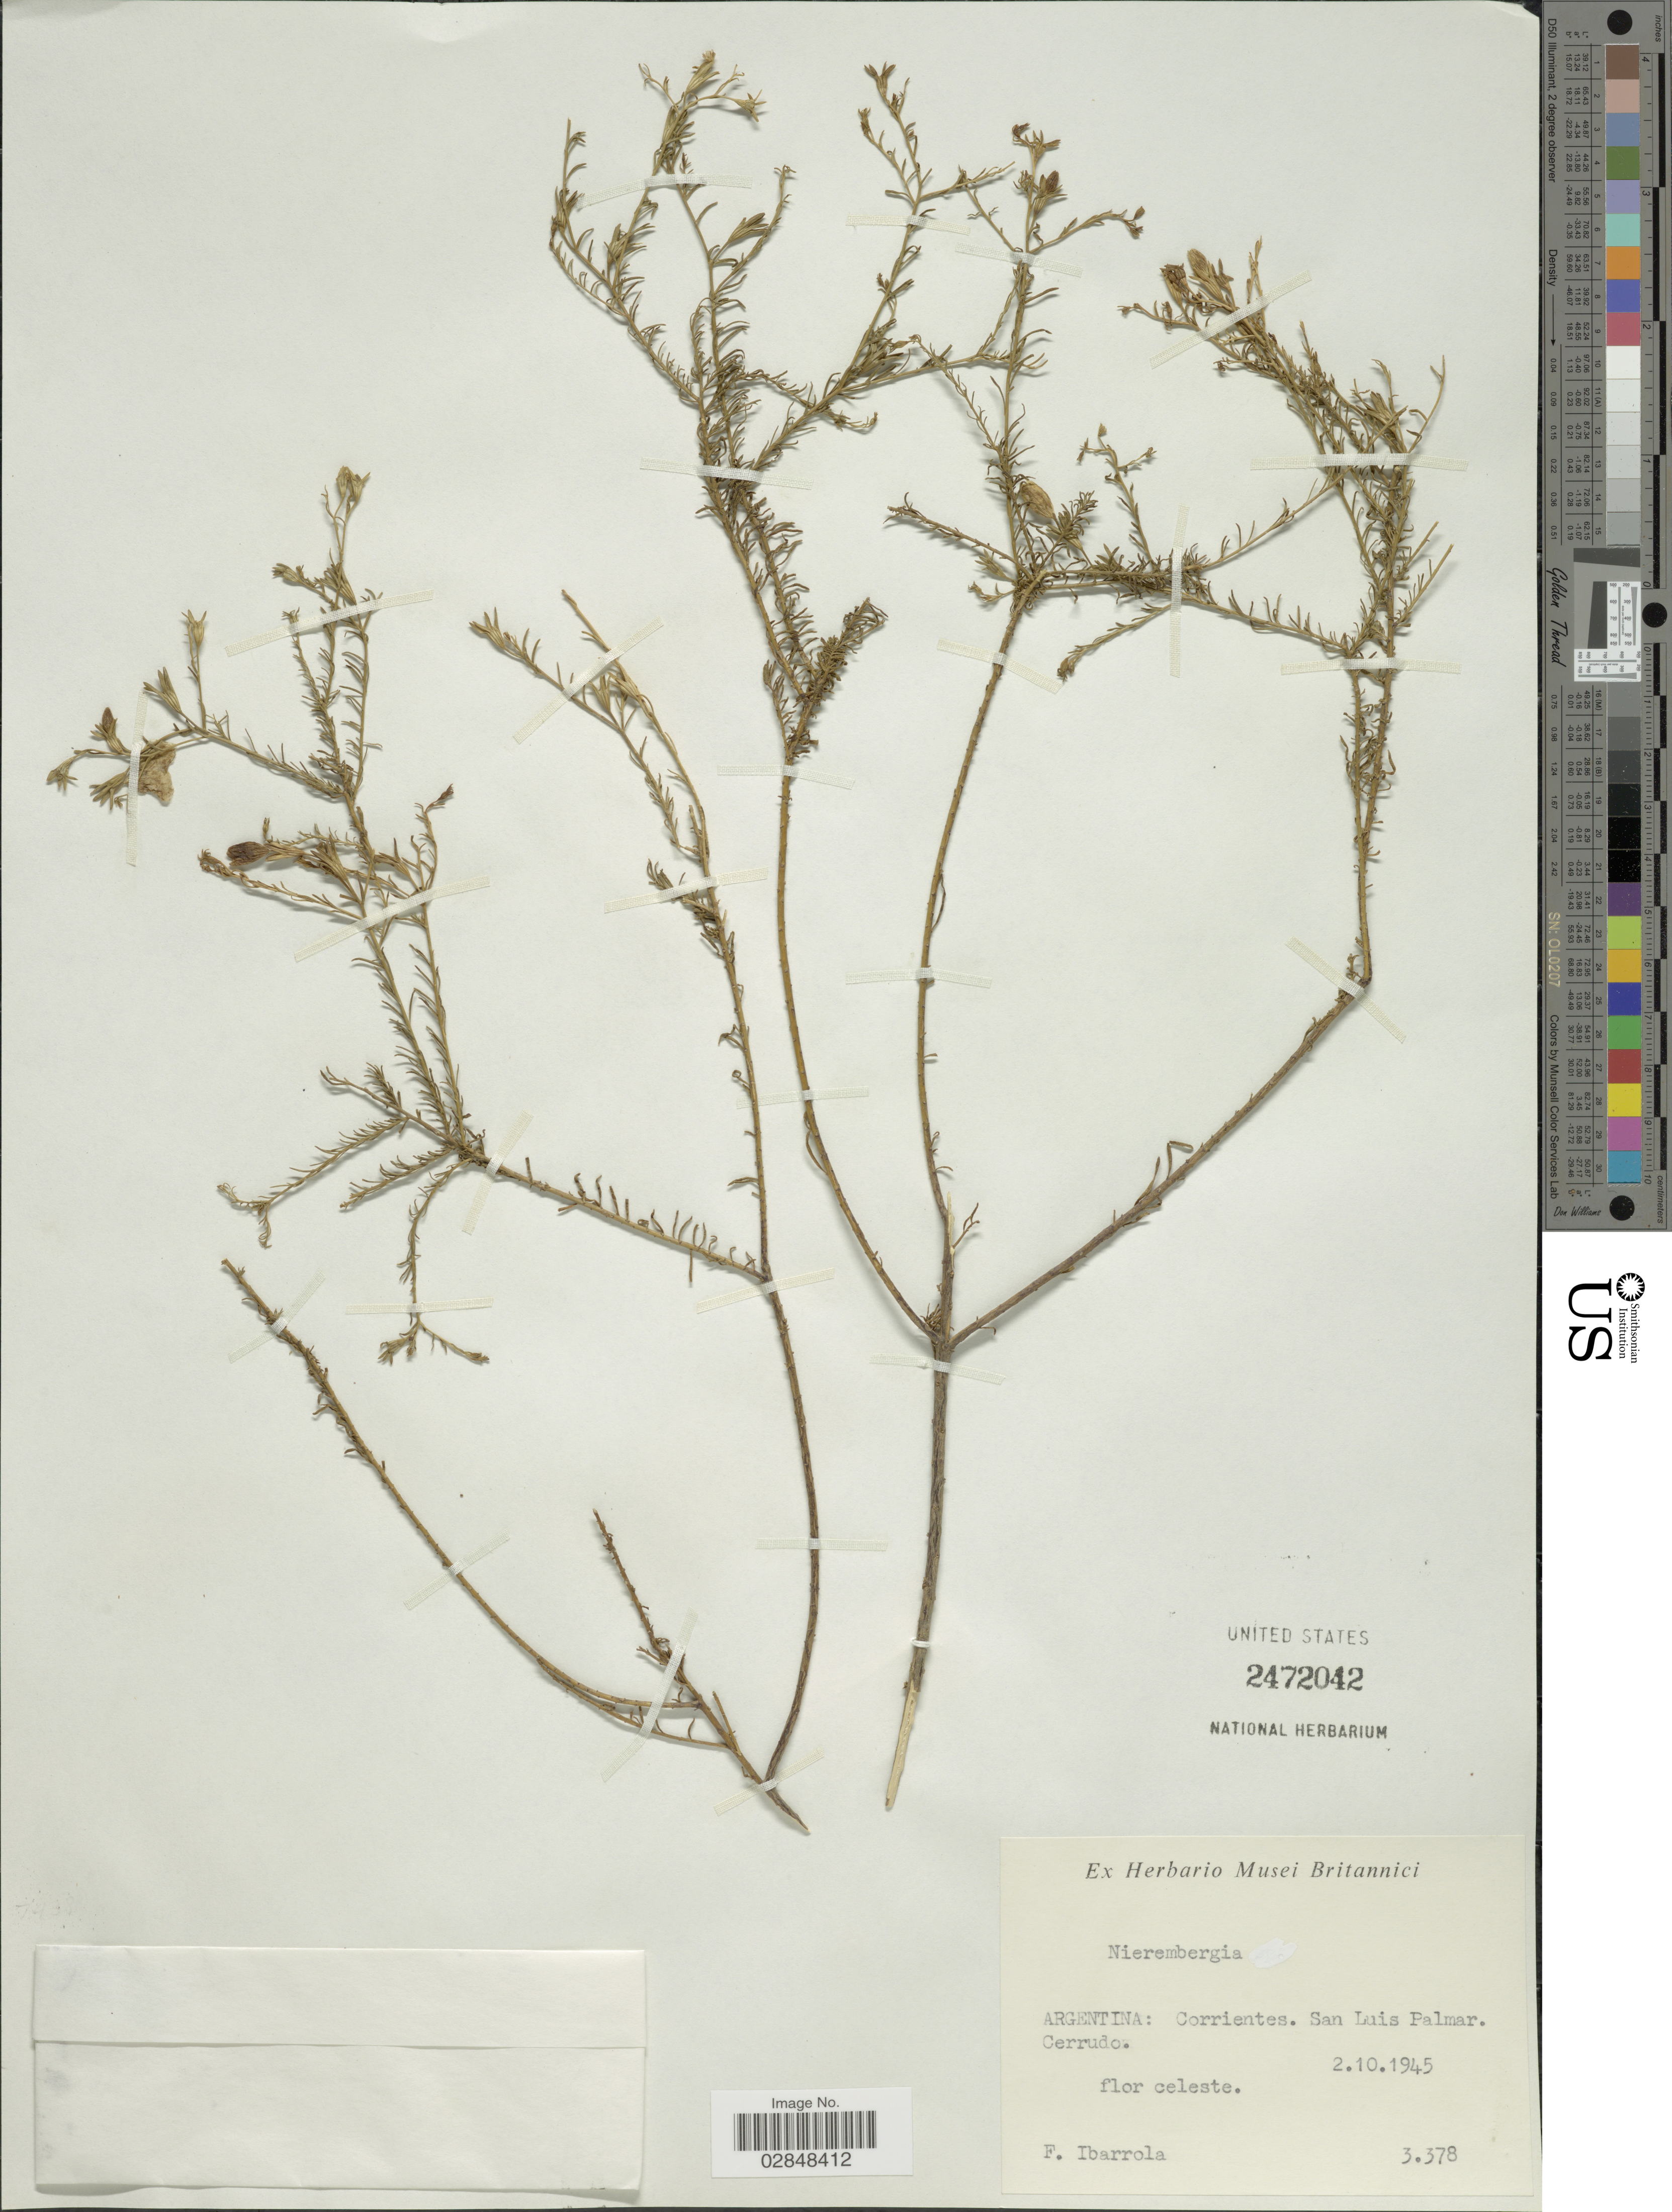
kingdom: Plantae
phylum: Tracheophyta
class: Magnoliopsida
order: Solanales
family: Solanaceae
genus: Nierembergia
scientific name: Nierembergia sp.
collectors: F. Ibarrola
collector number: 3378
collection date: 1945-10-02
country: Argentina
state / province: Corrientes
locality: San Luis Palmar. Cerrudo.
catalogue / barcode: US 2472042